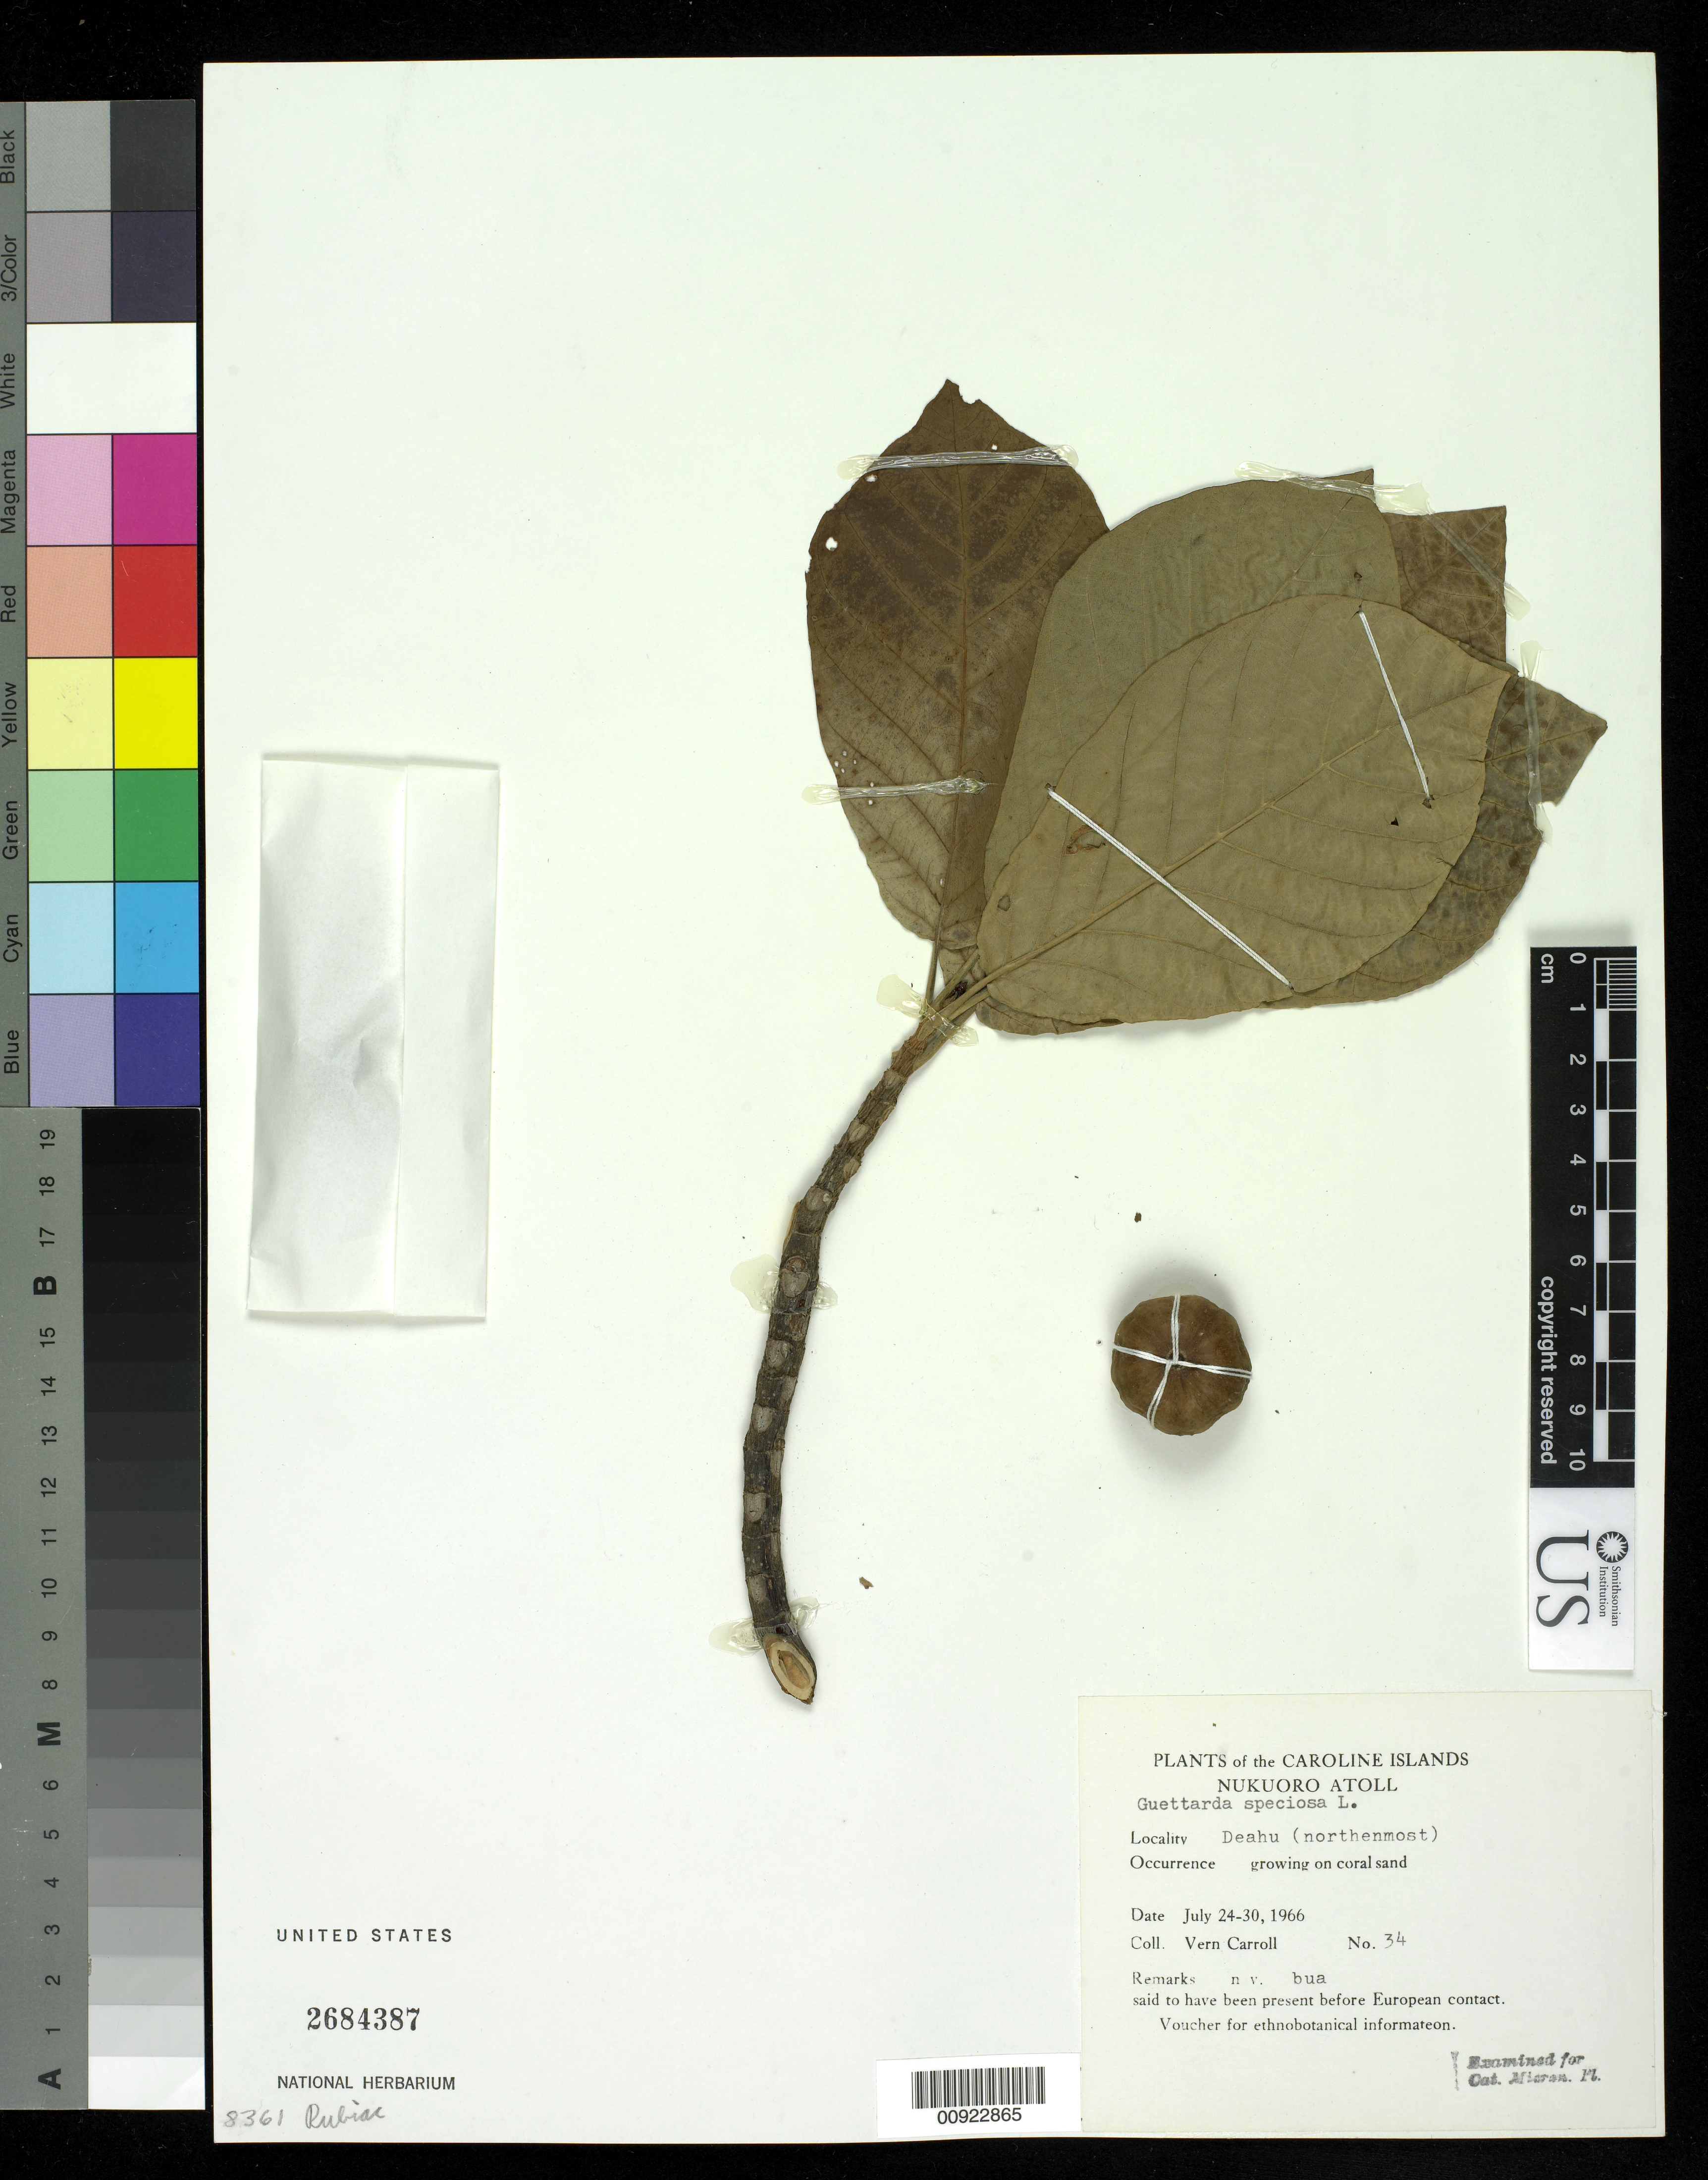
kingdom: Plantae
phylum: Tracheophyta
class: Magnoliopsida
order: Gentianales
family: Rubiaceae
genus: Guettarda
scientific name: Guettarda speciosa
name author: L.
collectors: V. Carroll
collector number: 34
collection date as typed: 24 Jul 1966 to 30 Jul 1966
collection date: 1966-07-24/1966-07-30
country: Micronesia, Federated States of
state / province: Pohnpei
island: Nukuoro Atoll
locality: Deahu (northenmost)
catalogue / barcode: US 2684387